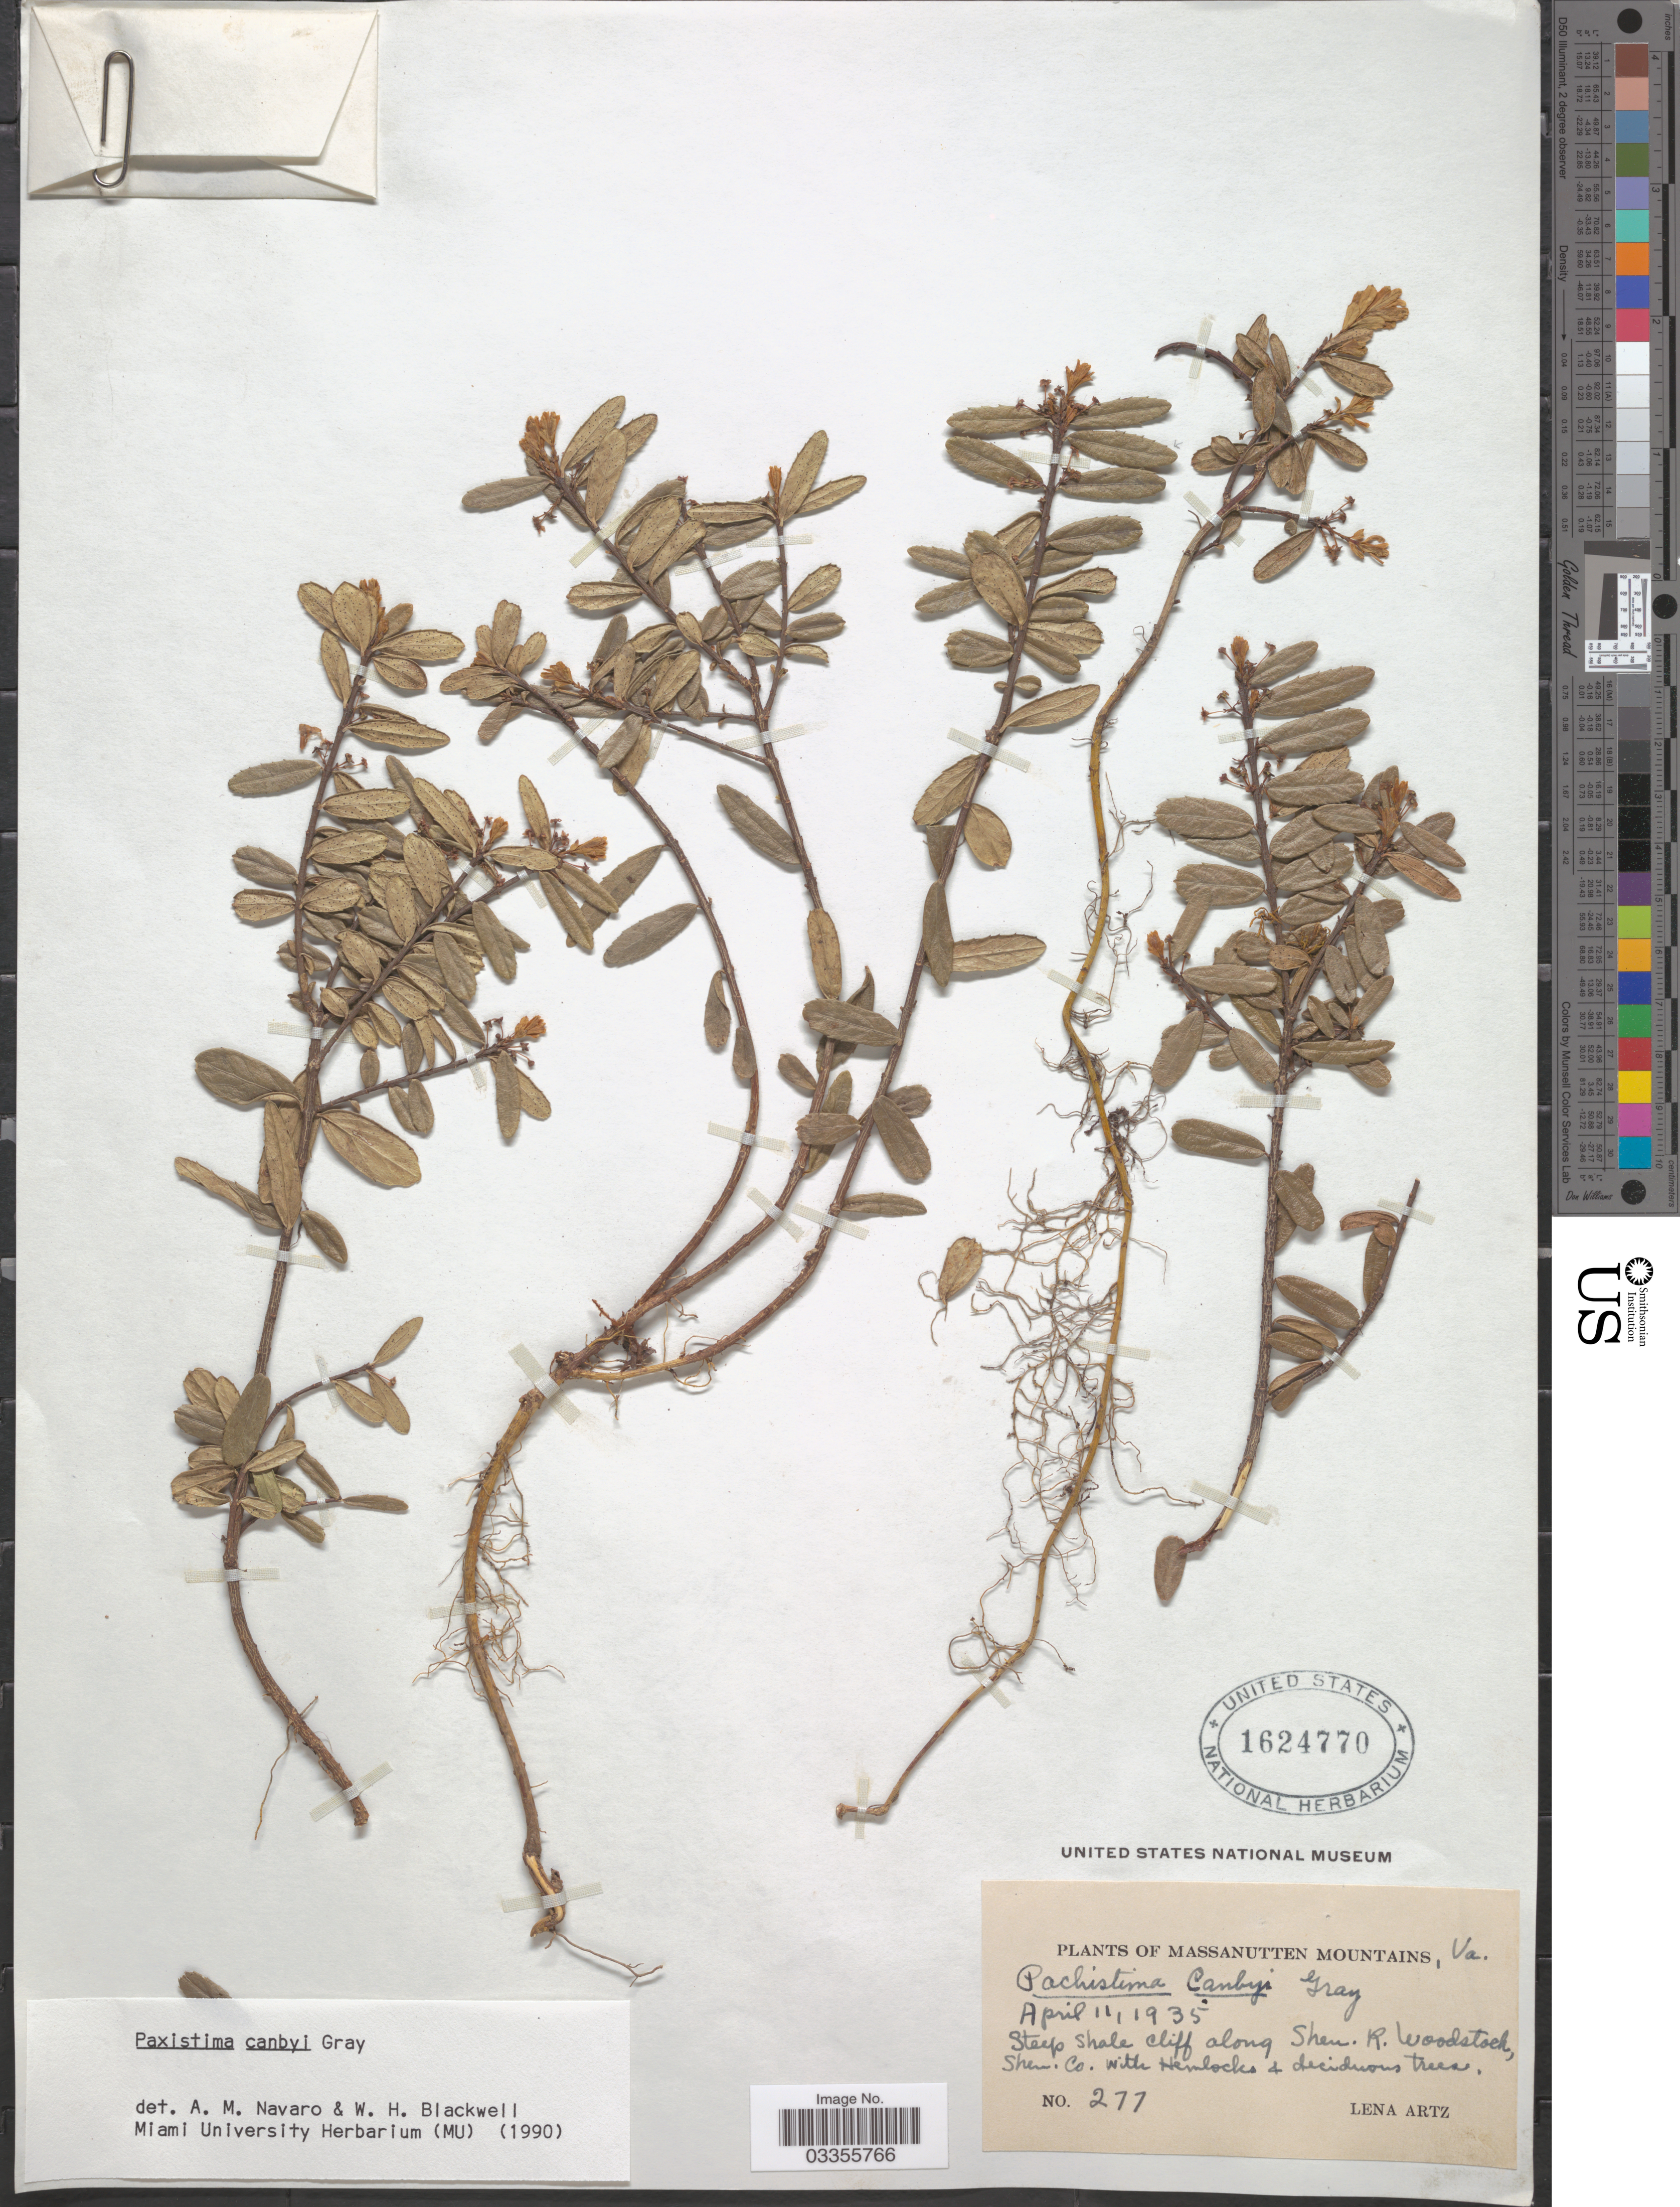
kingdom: Plantae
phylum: Tracheophyta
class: Magnoliopsida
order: Celastrales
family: Celastraceae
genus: Paxistima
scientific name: Paxistima canbyi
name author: A. Gray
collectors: L. Artz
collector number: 277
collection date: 1935-04-11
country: United States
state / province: Virginia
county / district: Shenandoah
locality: Massanutten Mountains. Steep shale cliff along Shen. r. Woodstock, Shen. Co. with Hemlocks & deciduous trees.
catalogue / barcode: US 1624770